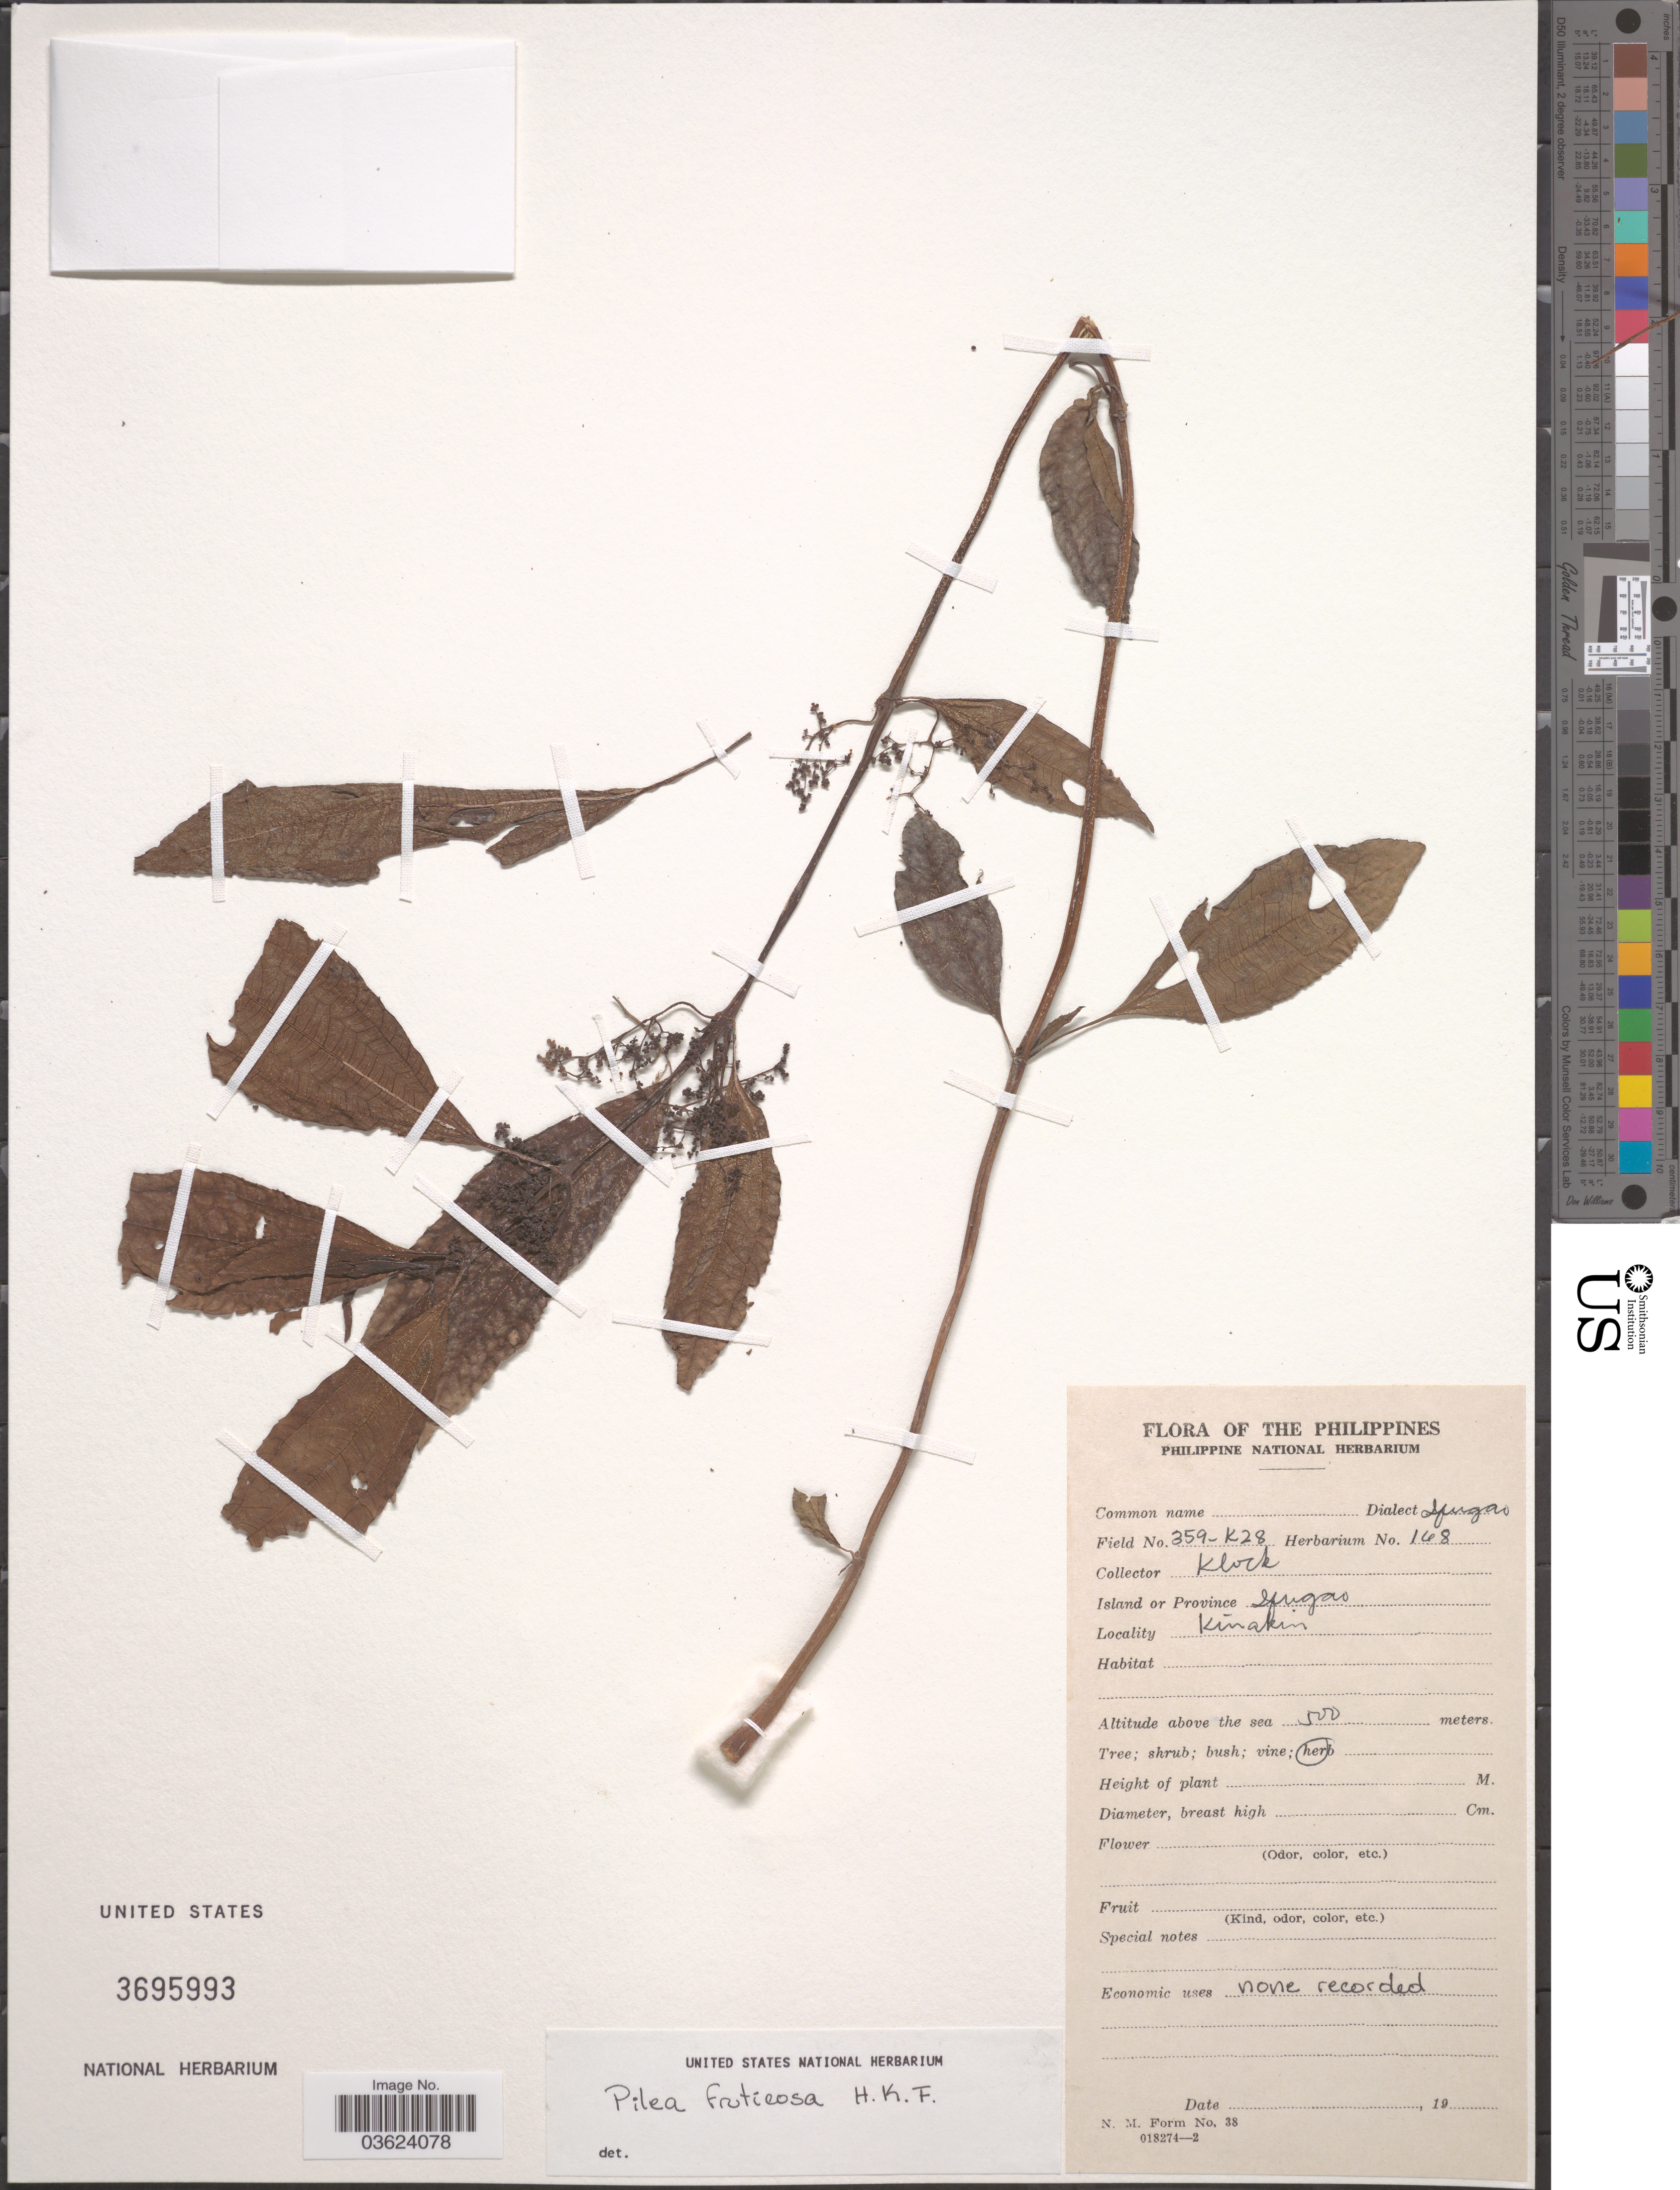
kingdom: Plantae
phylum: Tracheophyta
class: Magnoliopsida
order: Rosales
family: Urticaceae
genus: Pilea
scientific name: Pilea fruticosa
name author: Hook. f.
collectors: Klock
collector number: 359-K28/148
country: Philippines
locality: Island or Province Ifugao. Kinakin.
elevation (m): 500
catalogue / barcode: US 3695993